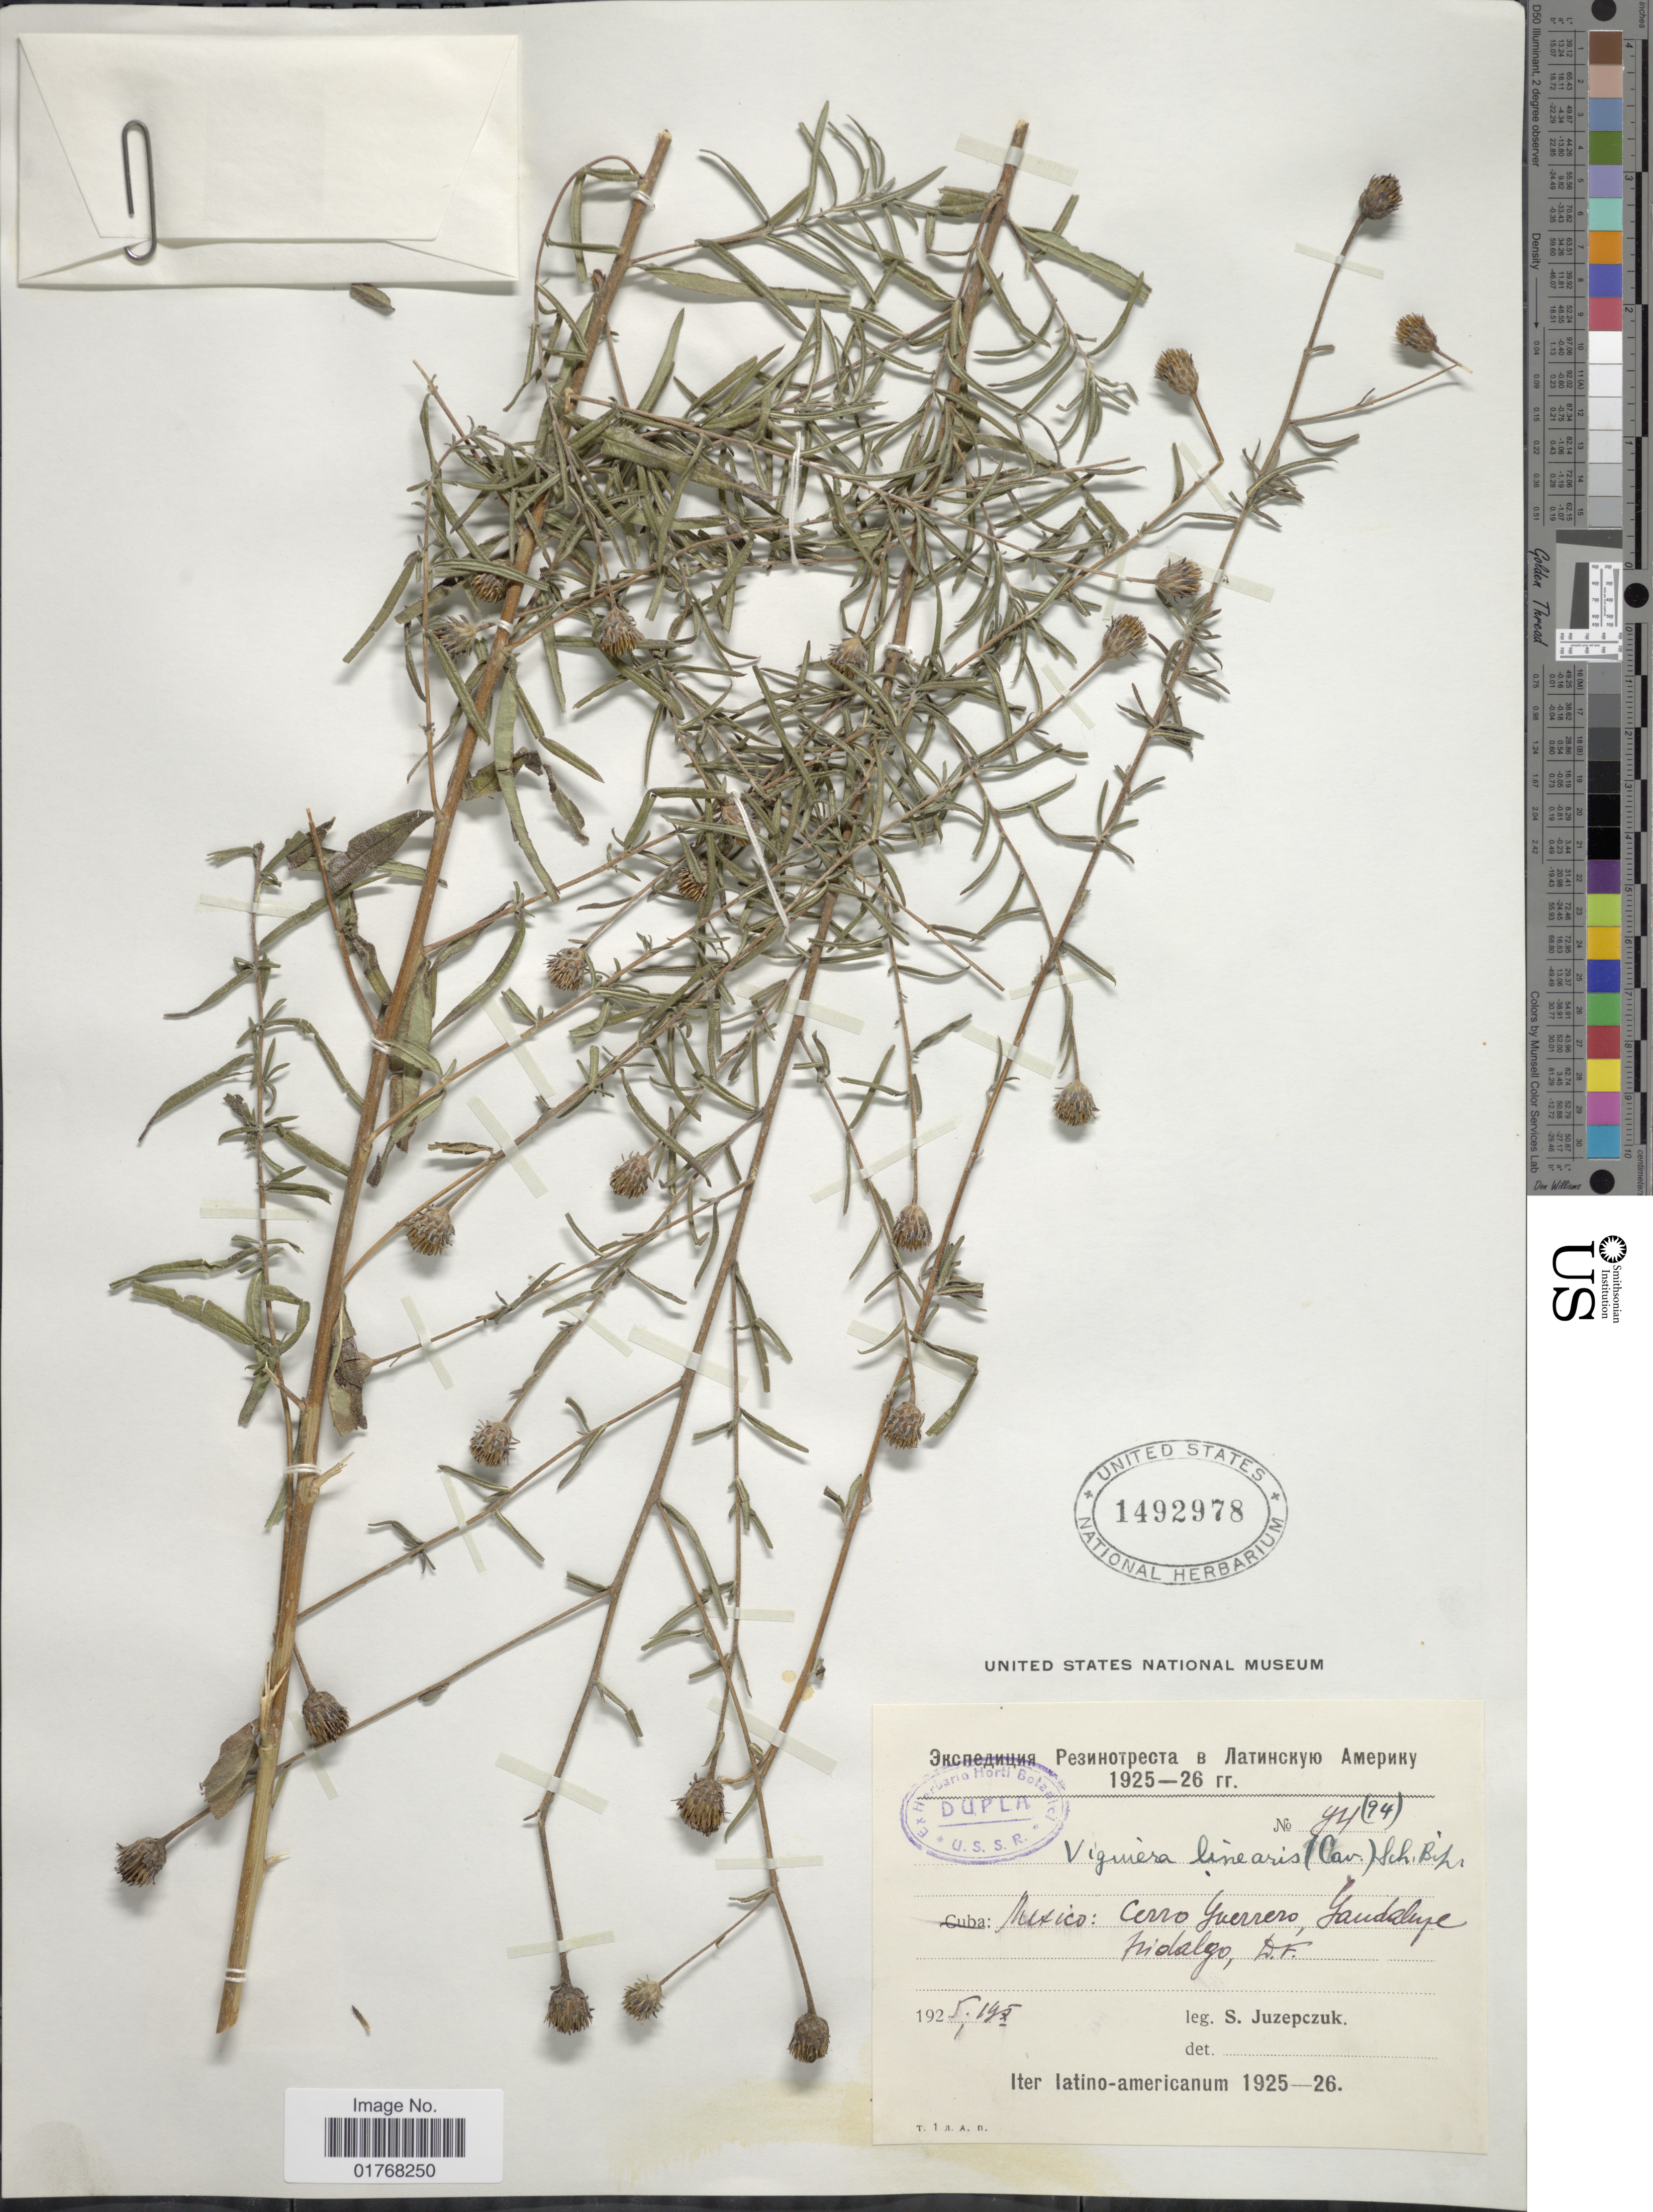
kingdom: Plantae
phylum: Tracheophyta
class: Magnoliopsida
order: Asterales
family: Asteraceae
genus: Viguiera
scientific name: Viguiera linearis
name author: (Cav.) Sch. Bip.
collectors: S. V. Juzepczuk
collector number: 94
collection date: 1925-10-19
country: Mexico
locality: Cerro Guerrero, Guadalipe, Hidalgo, D.F.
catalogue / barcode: US 1492978